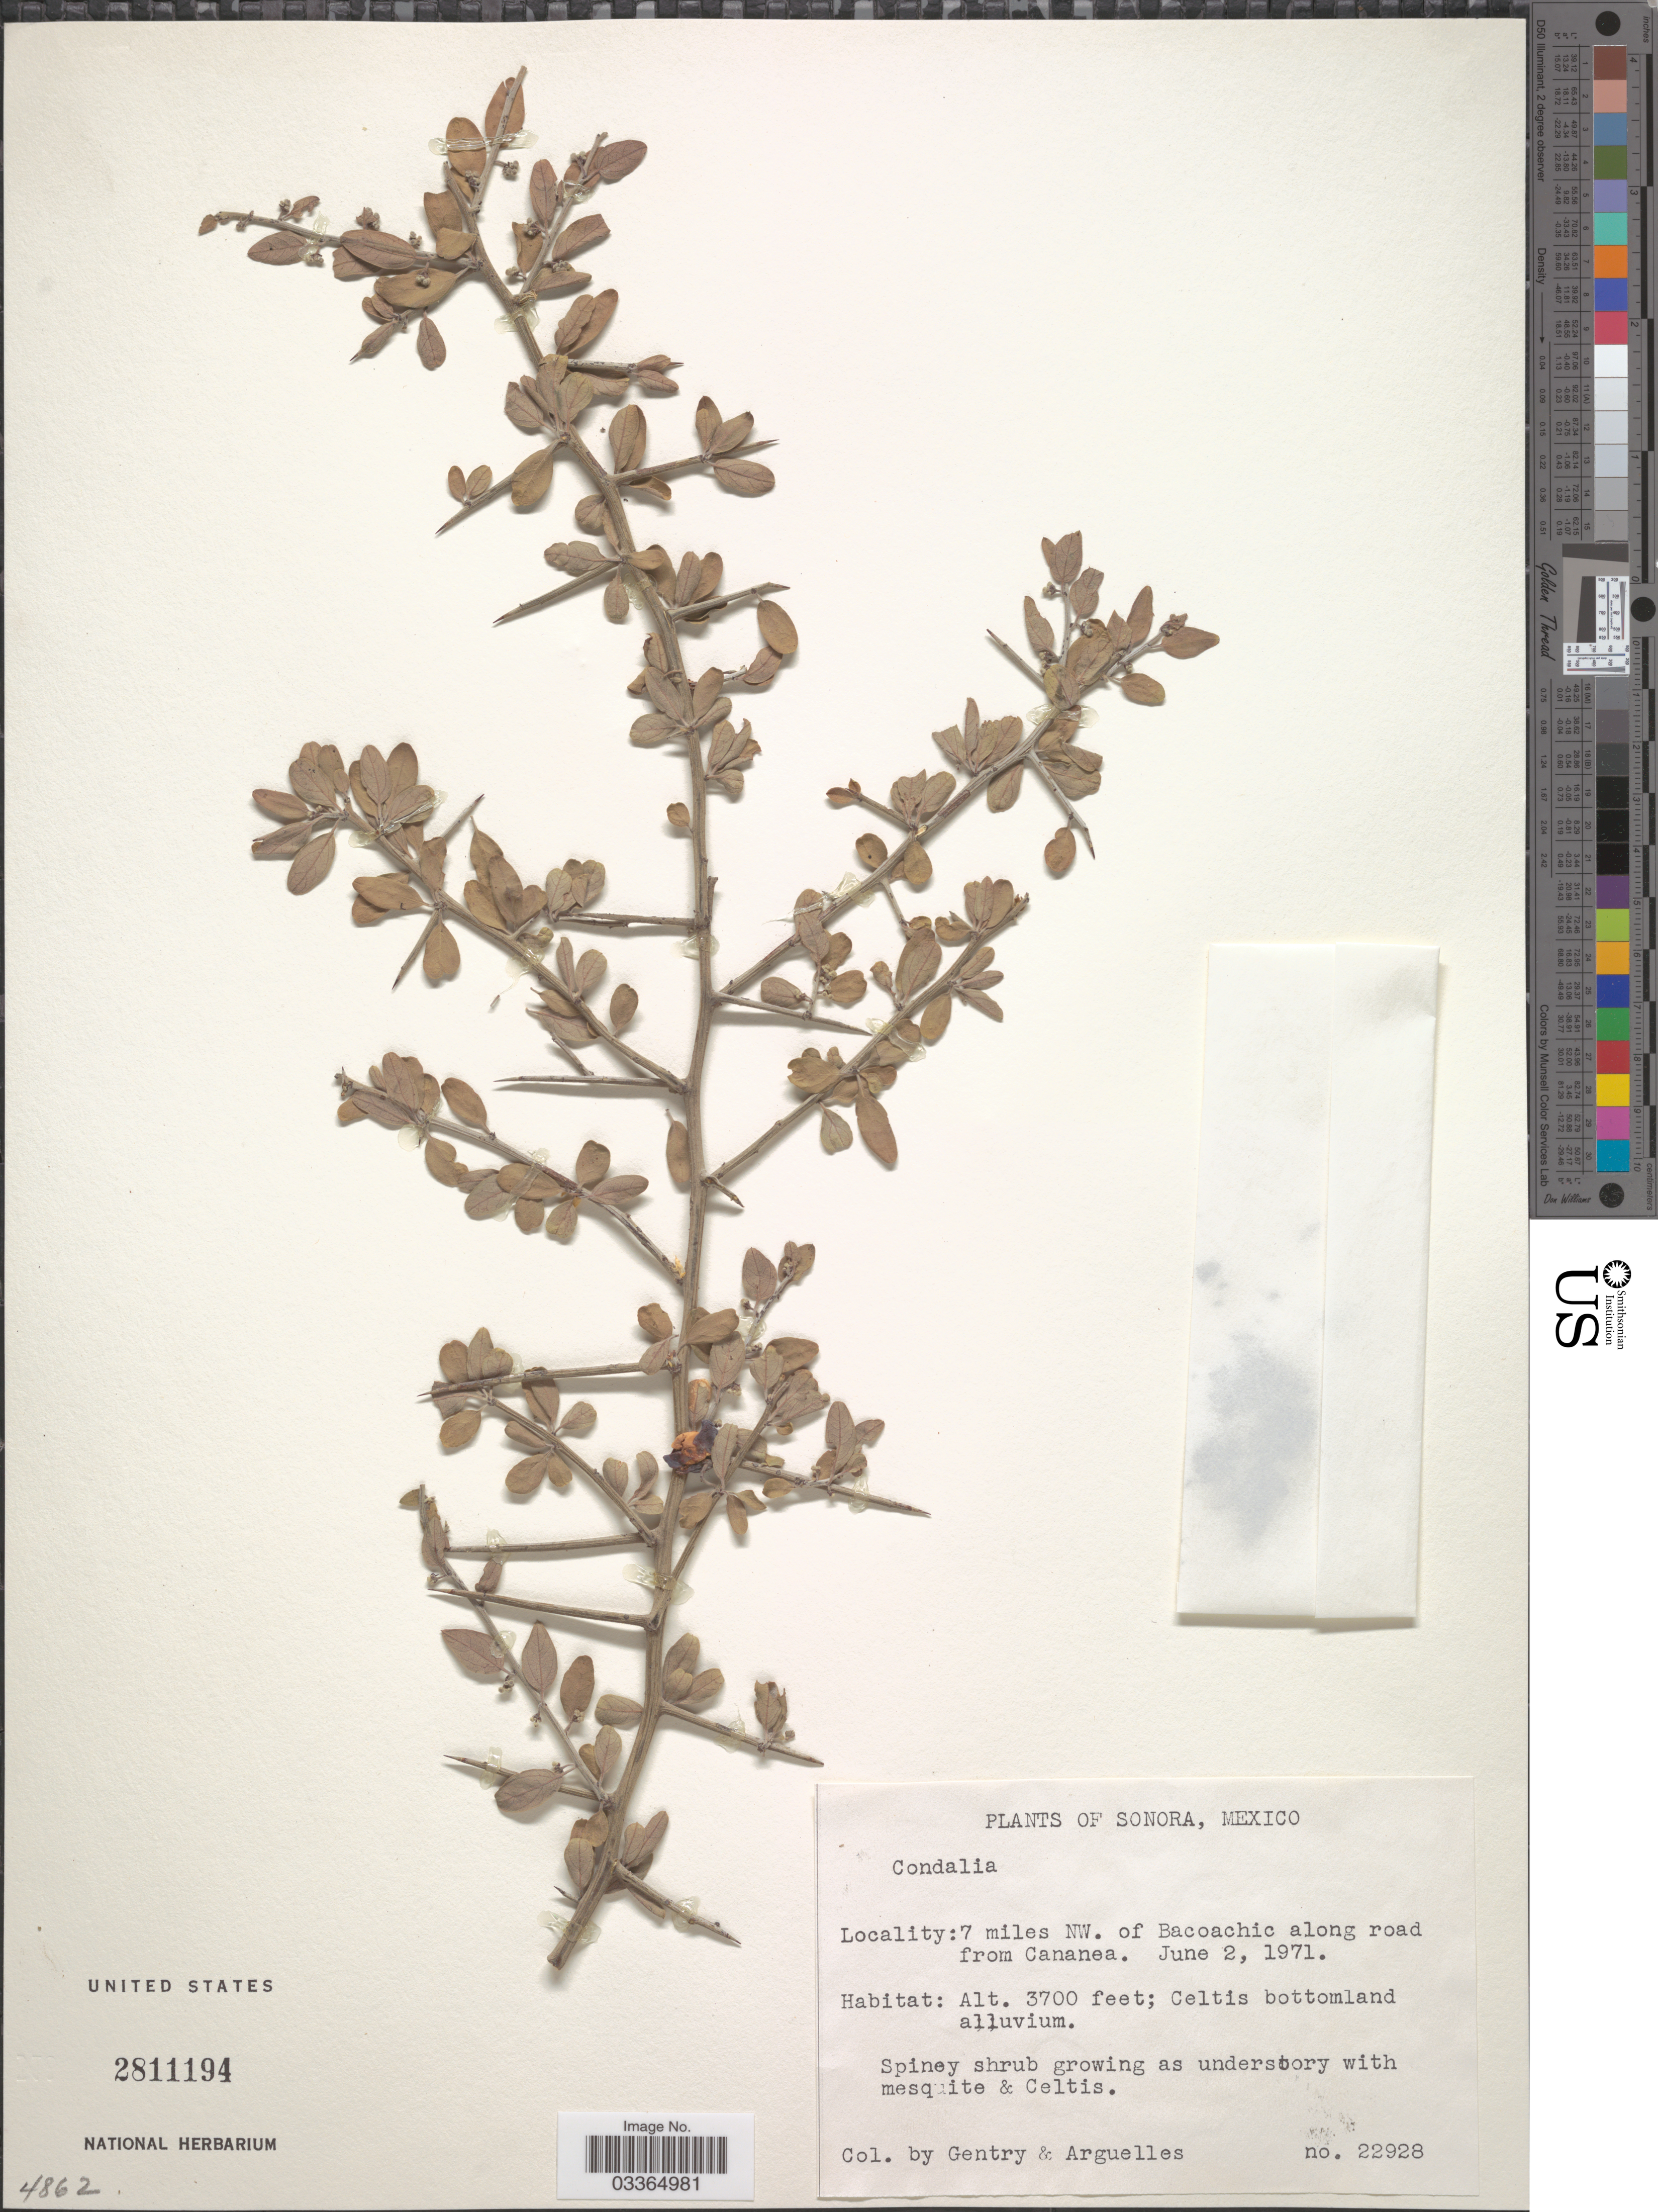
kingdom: Plantae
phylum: Tracheophyta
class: Magnoliopsida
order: Rosales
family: Rhamnaceae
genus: Condalia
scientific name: Condalia sp.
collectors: Gentry, -- & Arguelles, --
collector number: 22928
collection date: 1971-06-02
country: Mexico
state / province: Sonora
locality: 7 miles NW. of Bacoachic along road from Cananea.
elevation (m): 1128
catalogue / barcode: US 2811194